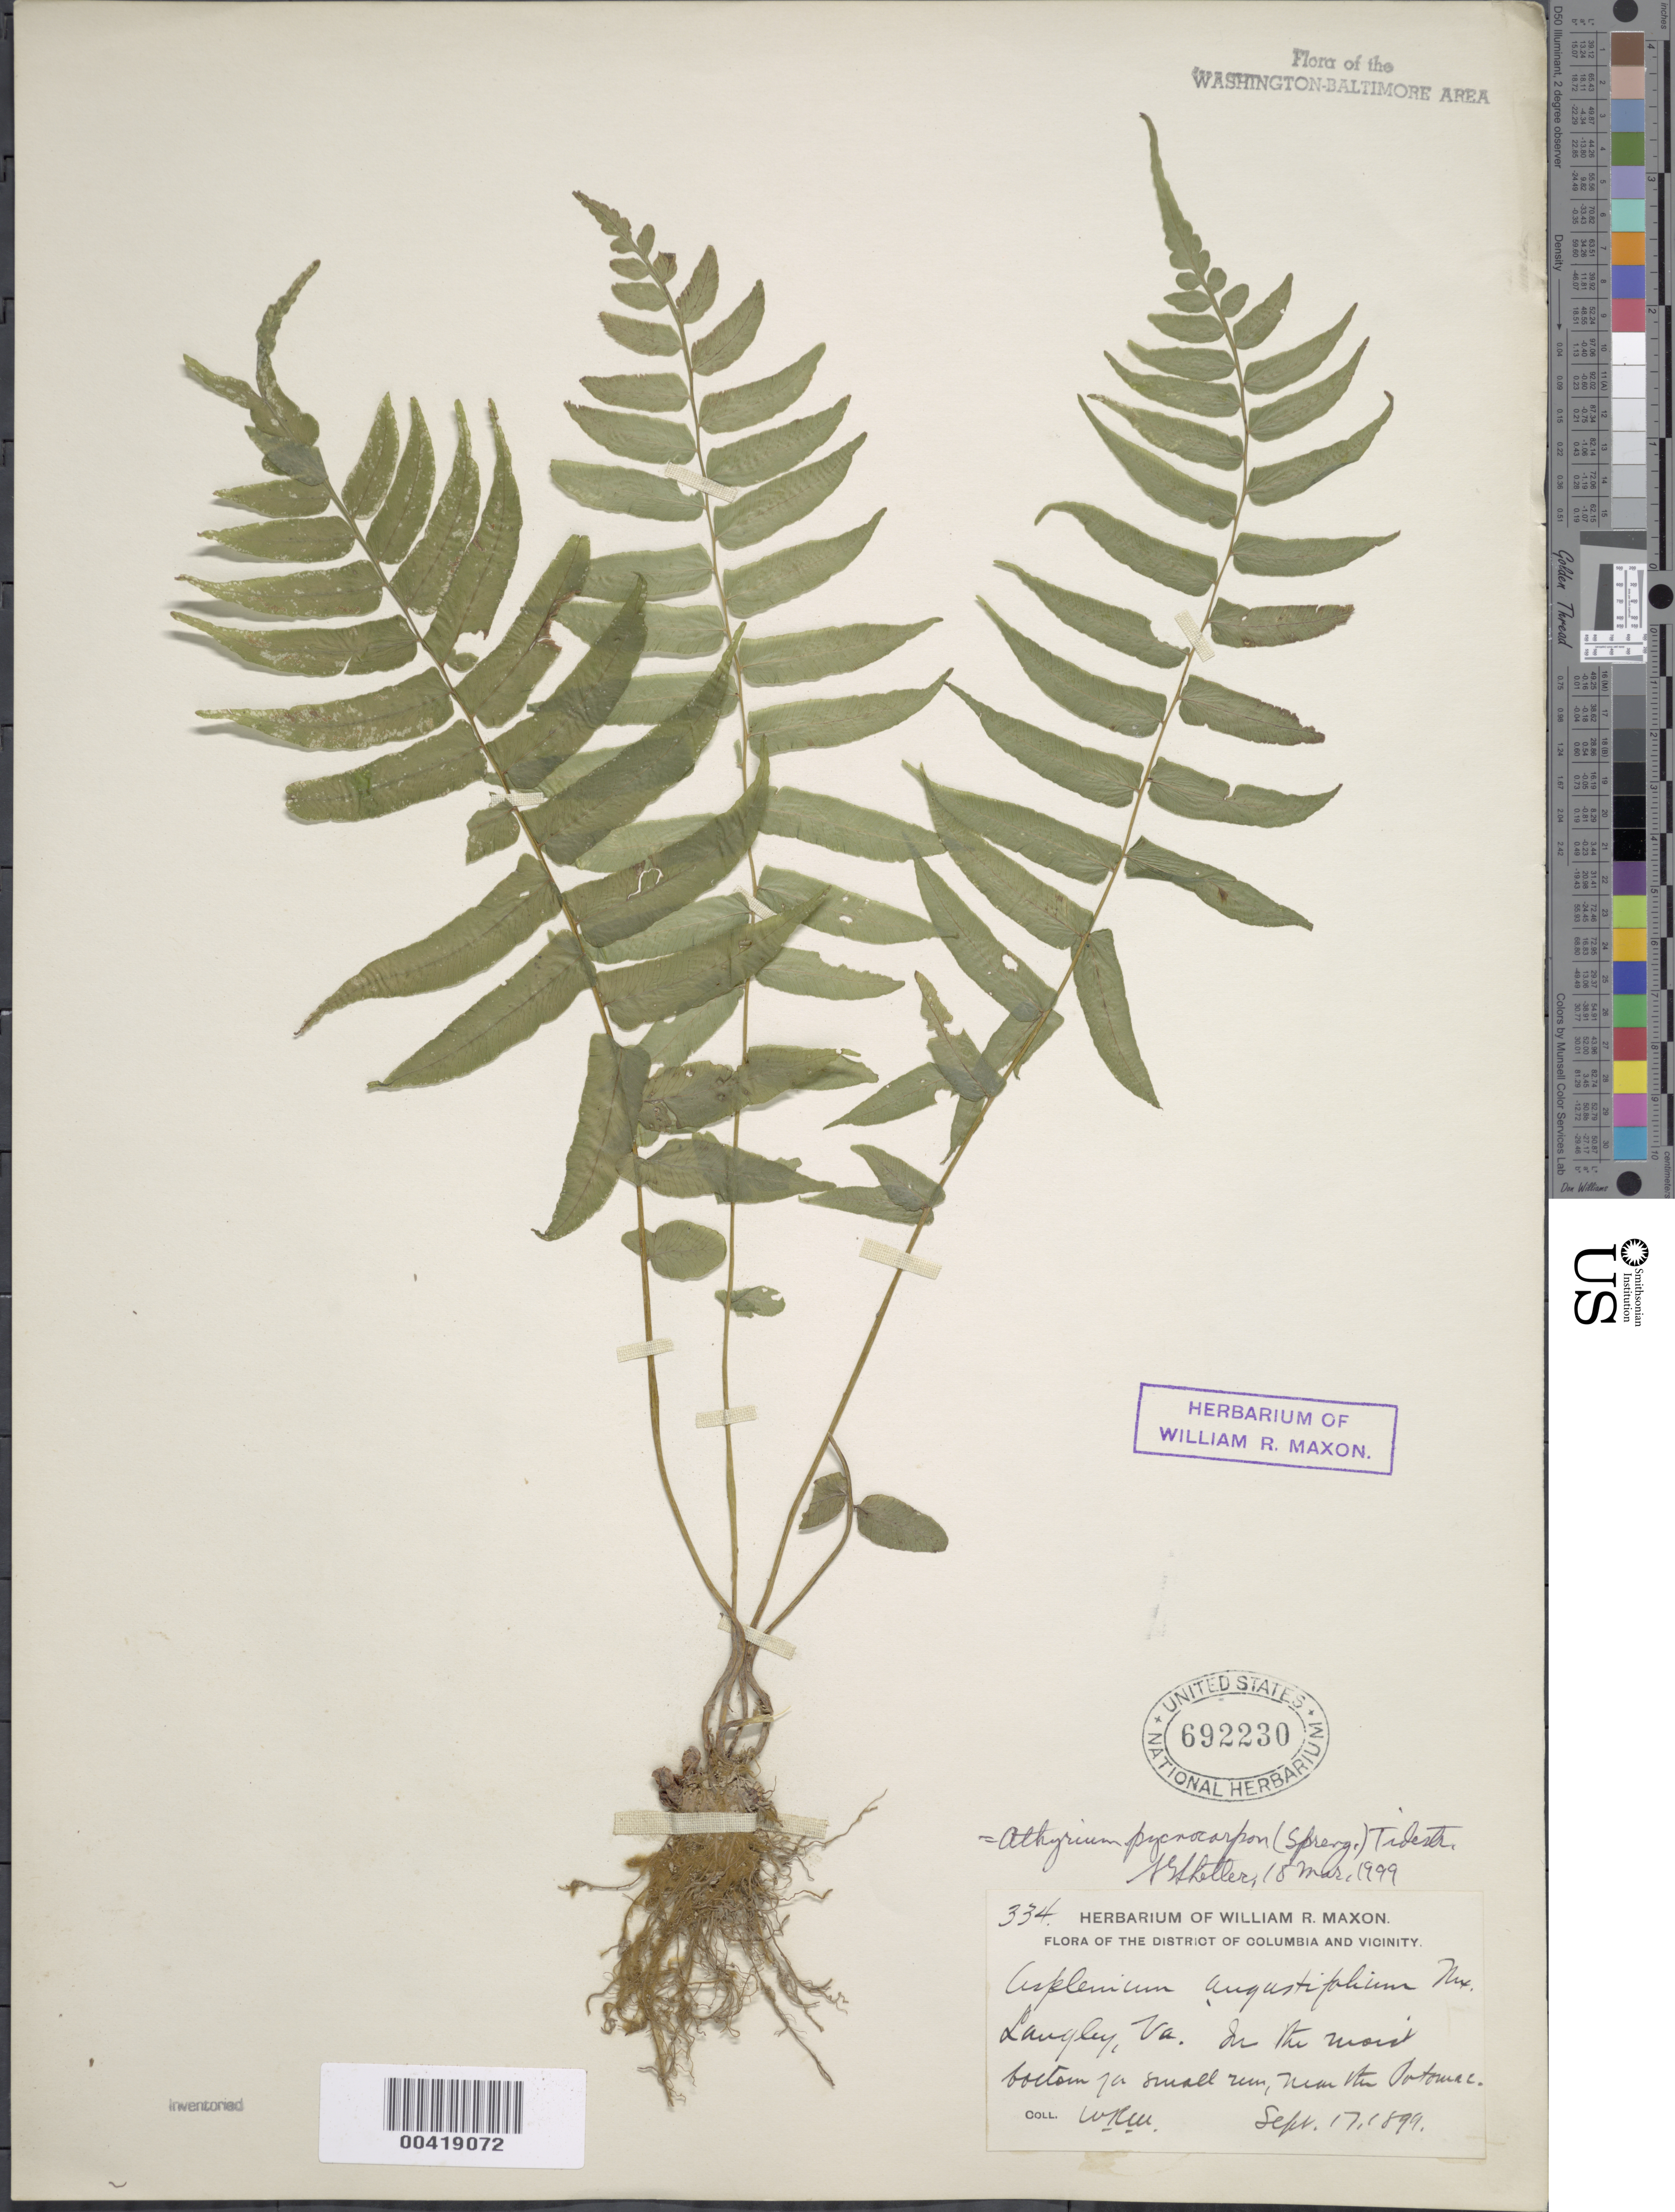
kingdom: Plantae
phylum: Tracheophyta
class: Polypodiopsida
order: Polypodiales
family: Diplaziopsidaceae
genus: Homalosorus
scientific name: Homalosorus pycnocarpos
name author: (Spreng.) Pic. Serm.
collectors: W. R. Maxon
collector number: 334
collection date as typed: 17 Sep 1899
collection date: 1899-09-17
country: United States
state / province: Virginia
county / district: Fairfax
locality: Langley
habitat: Moist bottom of small run near Potomac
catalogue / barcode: US 692230